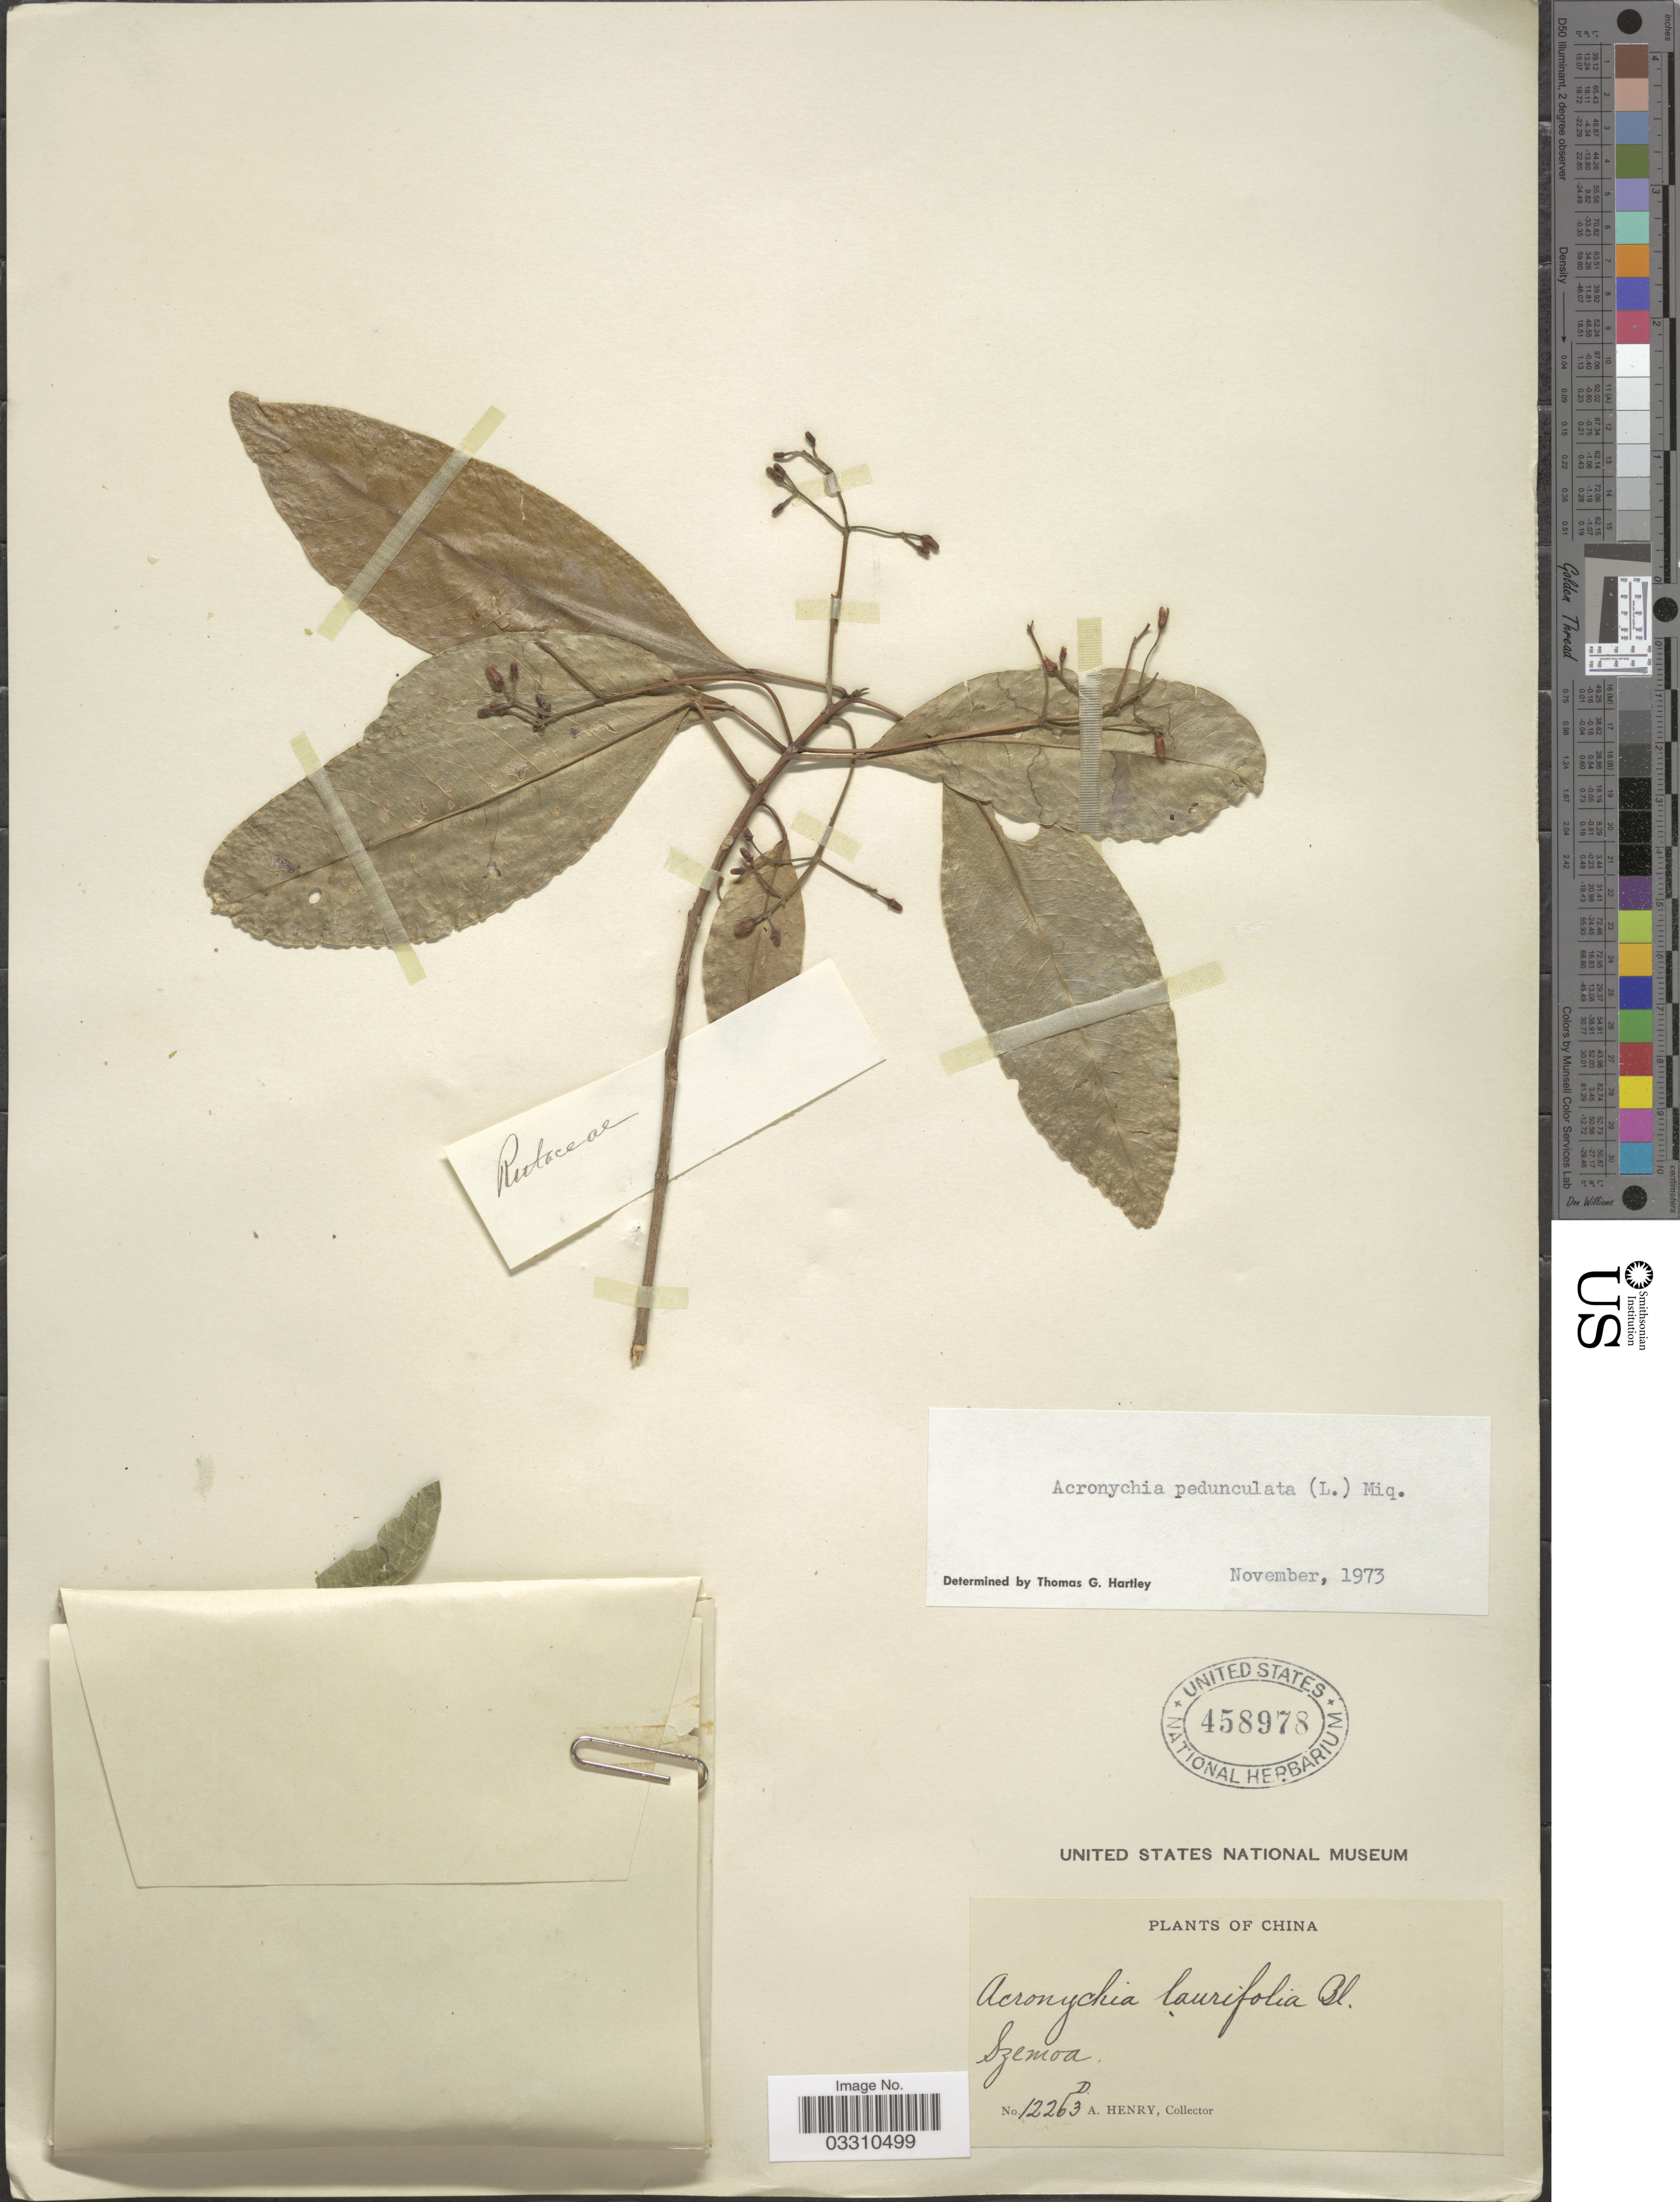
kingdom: Plantae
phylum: Tracheophyta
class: Magnoliopsida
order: Sapindales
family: Rutaceae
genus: Acronychia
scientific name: Acronychia pedunculata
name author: (L.) Miq.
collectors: A. Henry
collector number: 12263 D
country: China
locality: Szemoa.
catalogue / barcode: US 458978